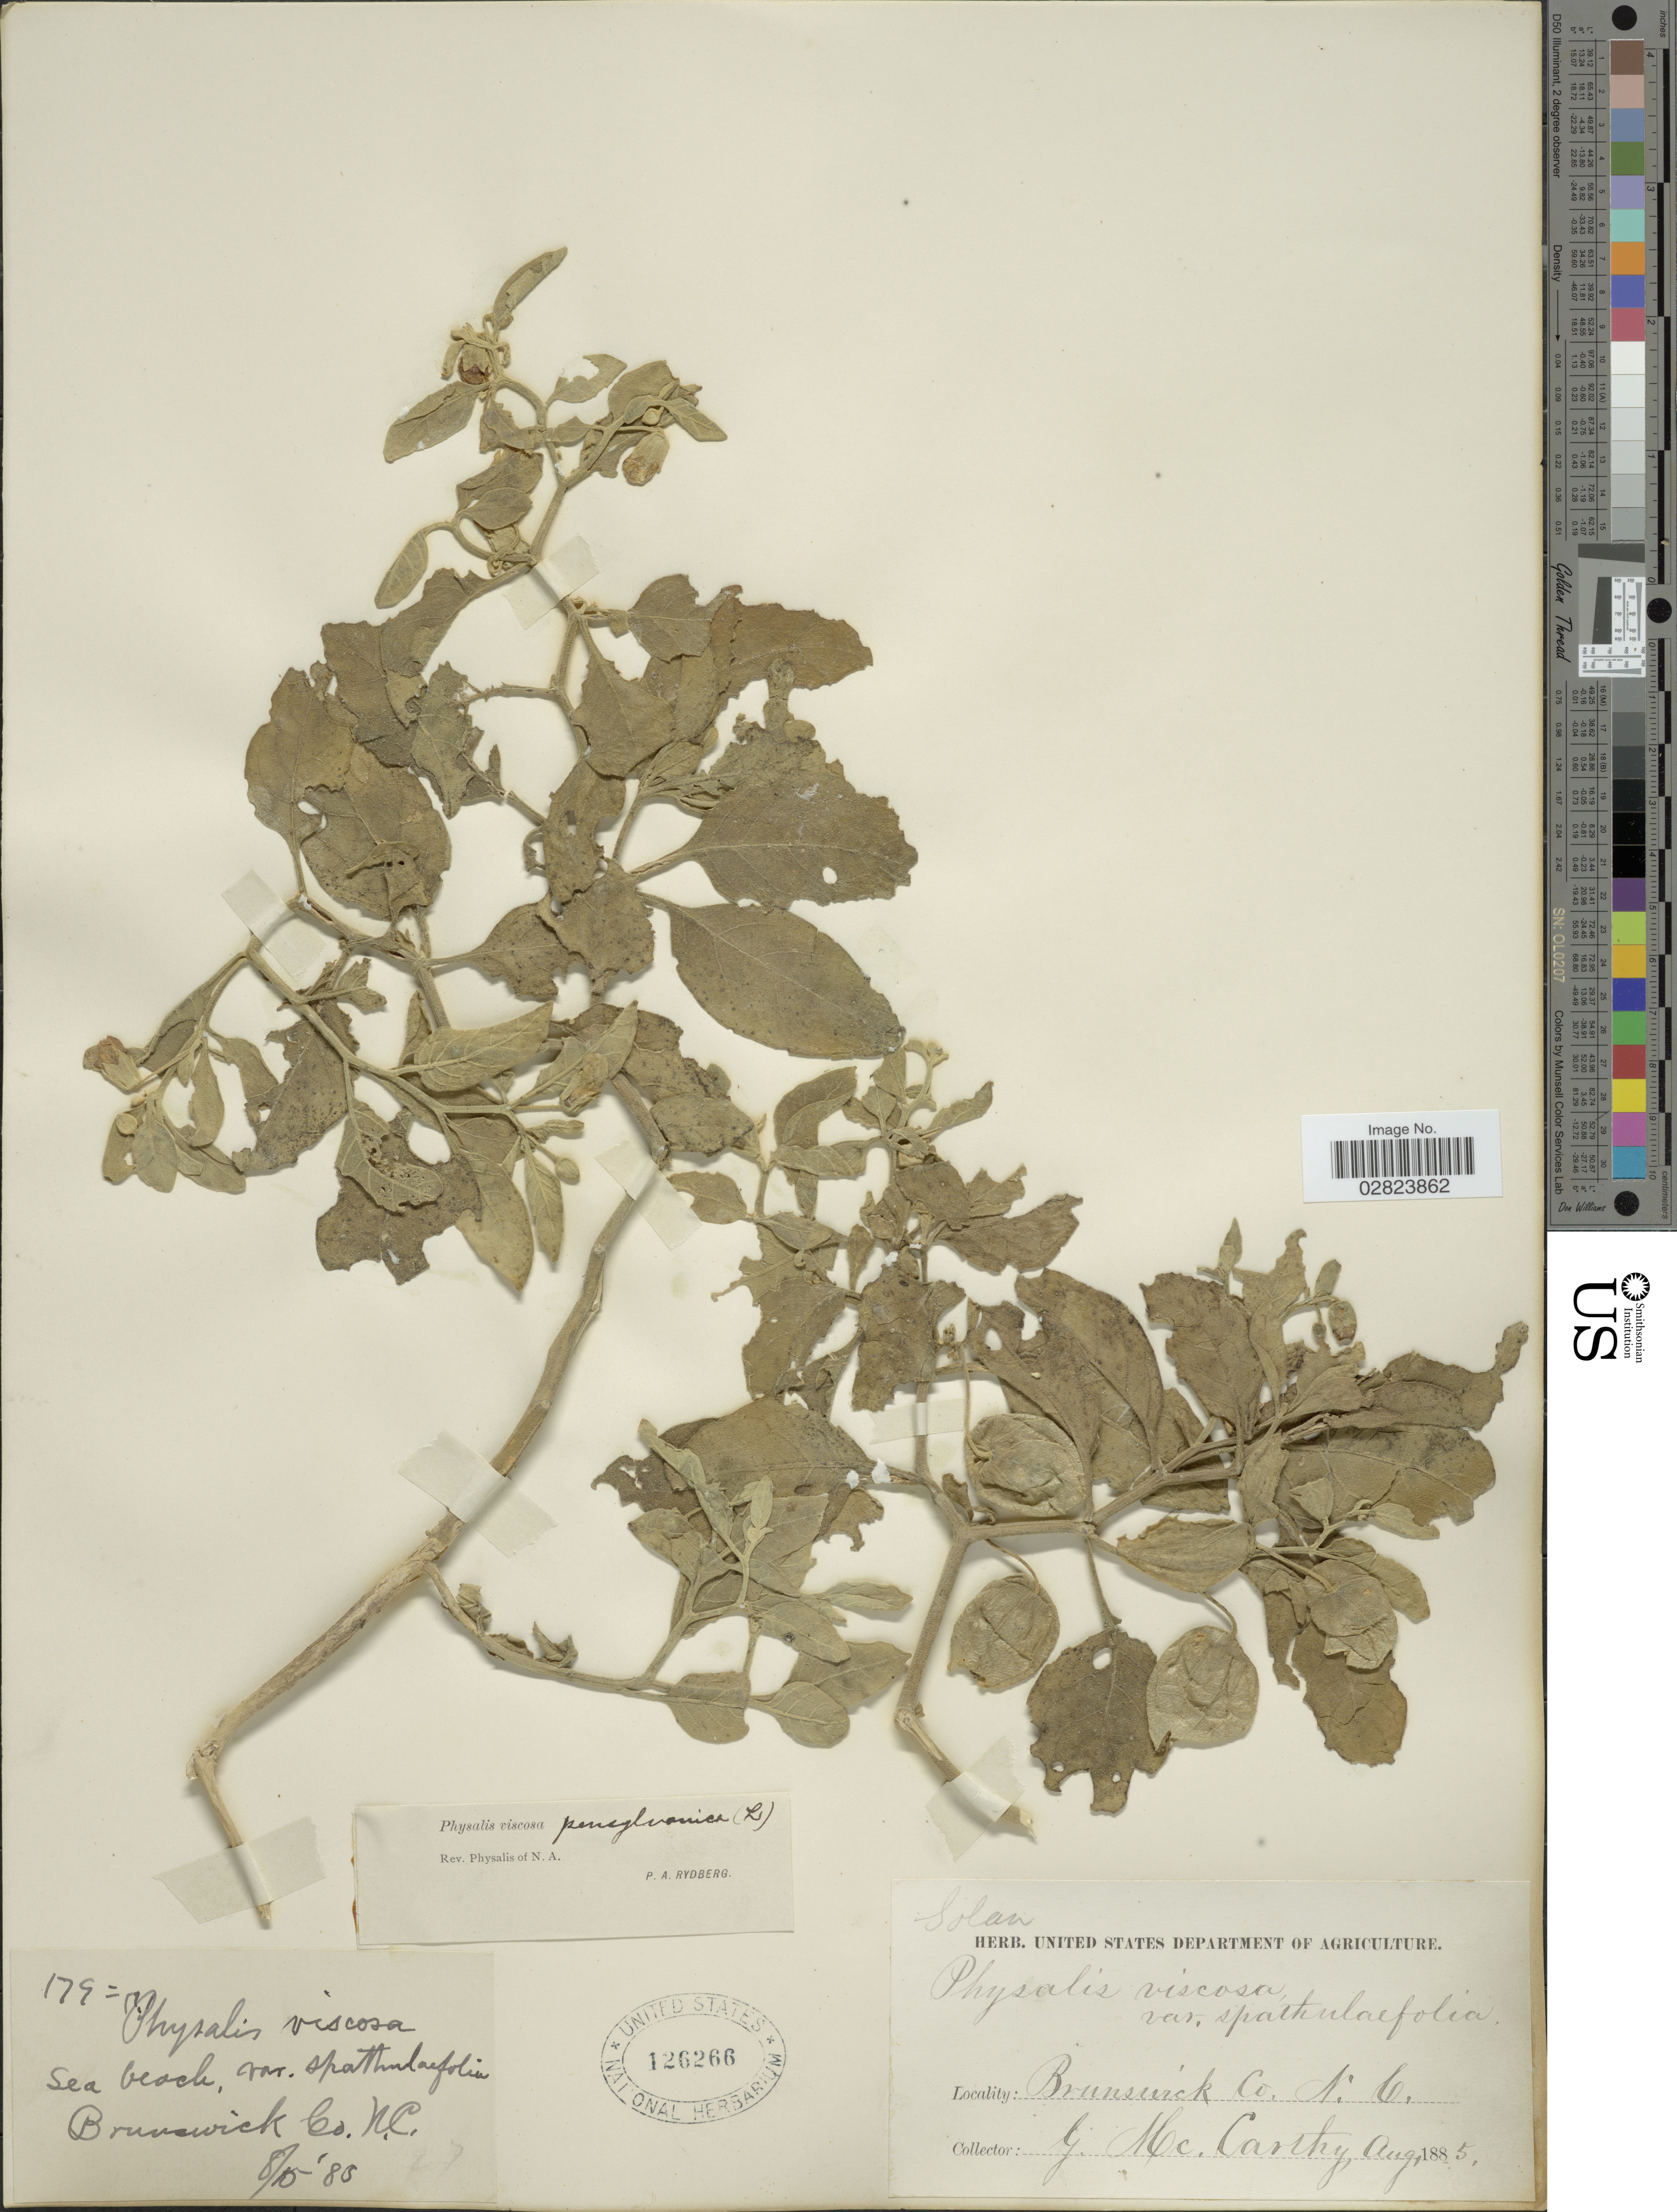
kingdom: Plantae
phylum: Tracheophyta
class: Magnoliopsida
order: Solanales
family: Solanaceae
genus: Physalis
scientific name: Physalis maritima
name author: M.A. Curtis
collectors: G. McCarthy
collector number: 179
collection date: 1885-08-15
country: United States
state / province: North Carolina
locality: Brunswick Co.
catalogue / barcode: US 126266